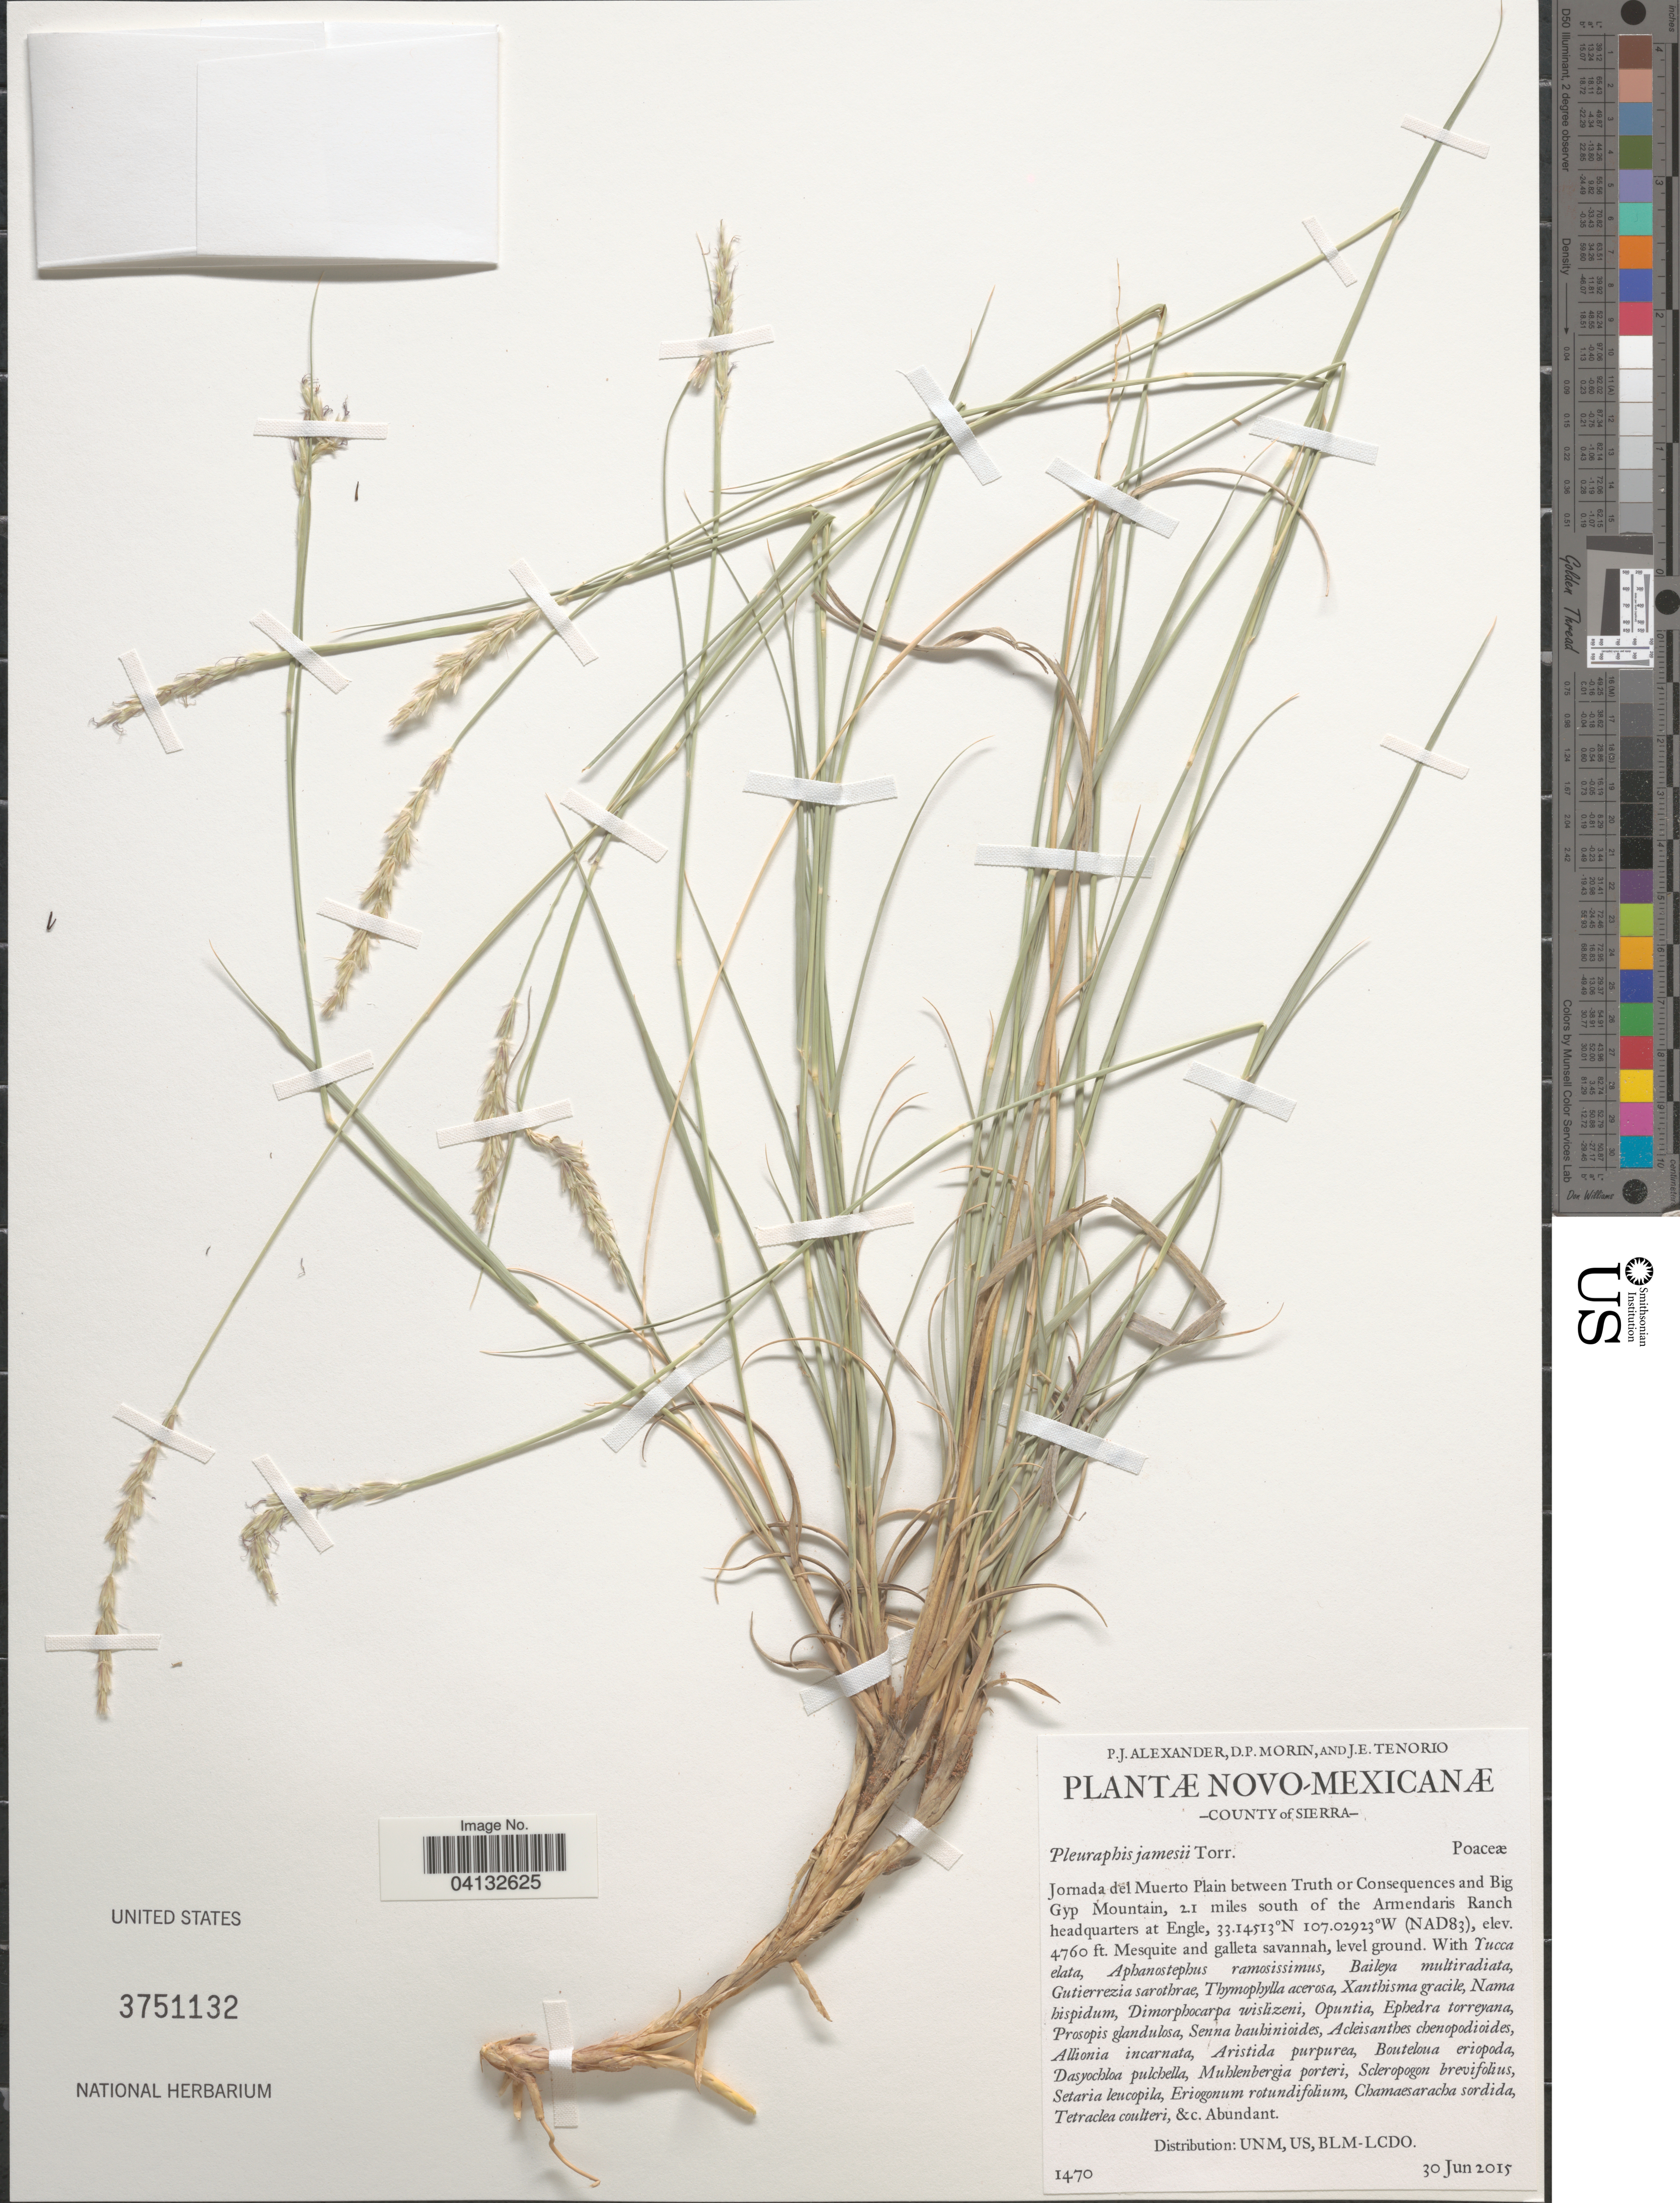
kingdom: Plantae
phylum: Tracheophyta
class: Liliopsida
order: Poales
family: Poaceae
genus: Pleuraphis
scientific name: Pleuraphis jamesii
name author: Torr.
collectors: P. Alexander, D. Morin & J. Tenorio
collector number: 1470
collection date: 2015-06-30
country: United States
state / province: New Mexico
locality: County of Sierra. Jomada del Muerto Plain between Truth or Consequences and Big Gyp Mountain, 2.1 miles south of the Armendaris Ranch headquarters at Engle.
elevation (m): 1451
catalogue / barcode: US 3751132